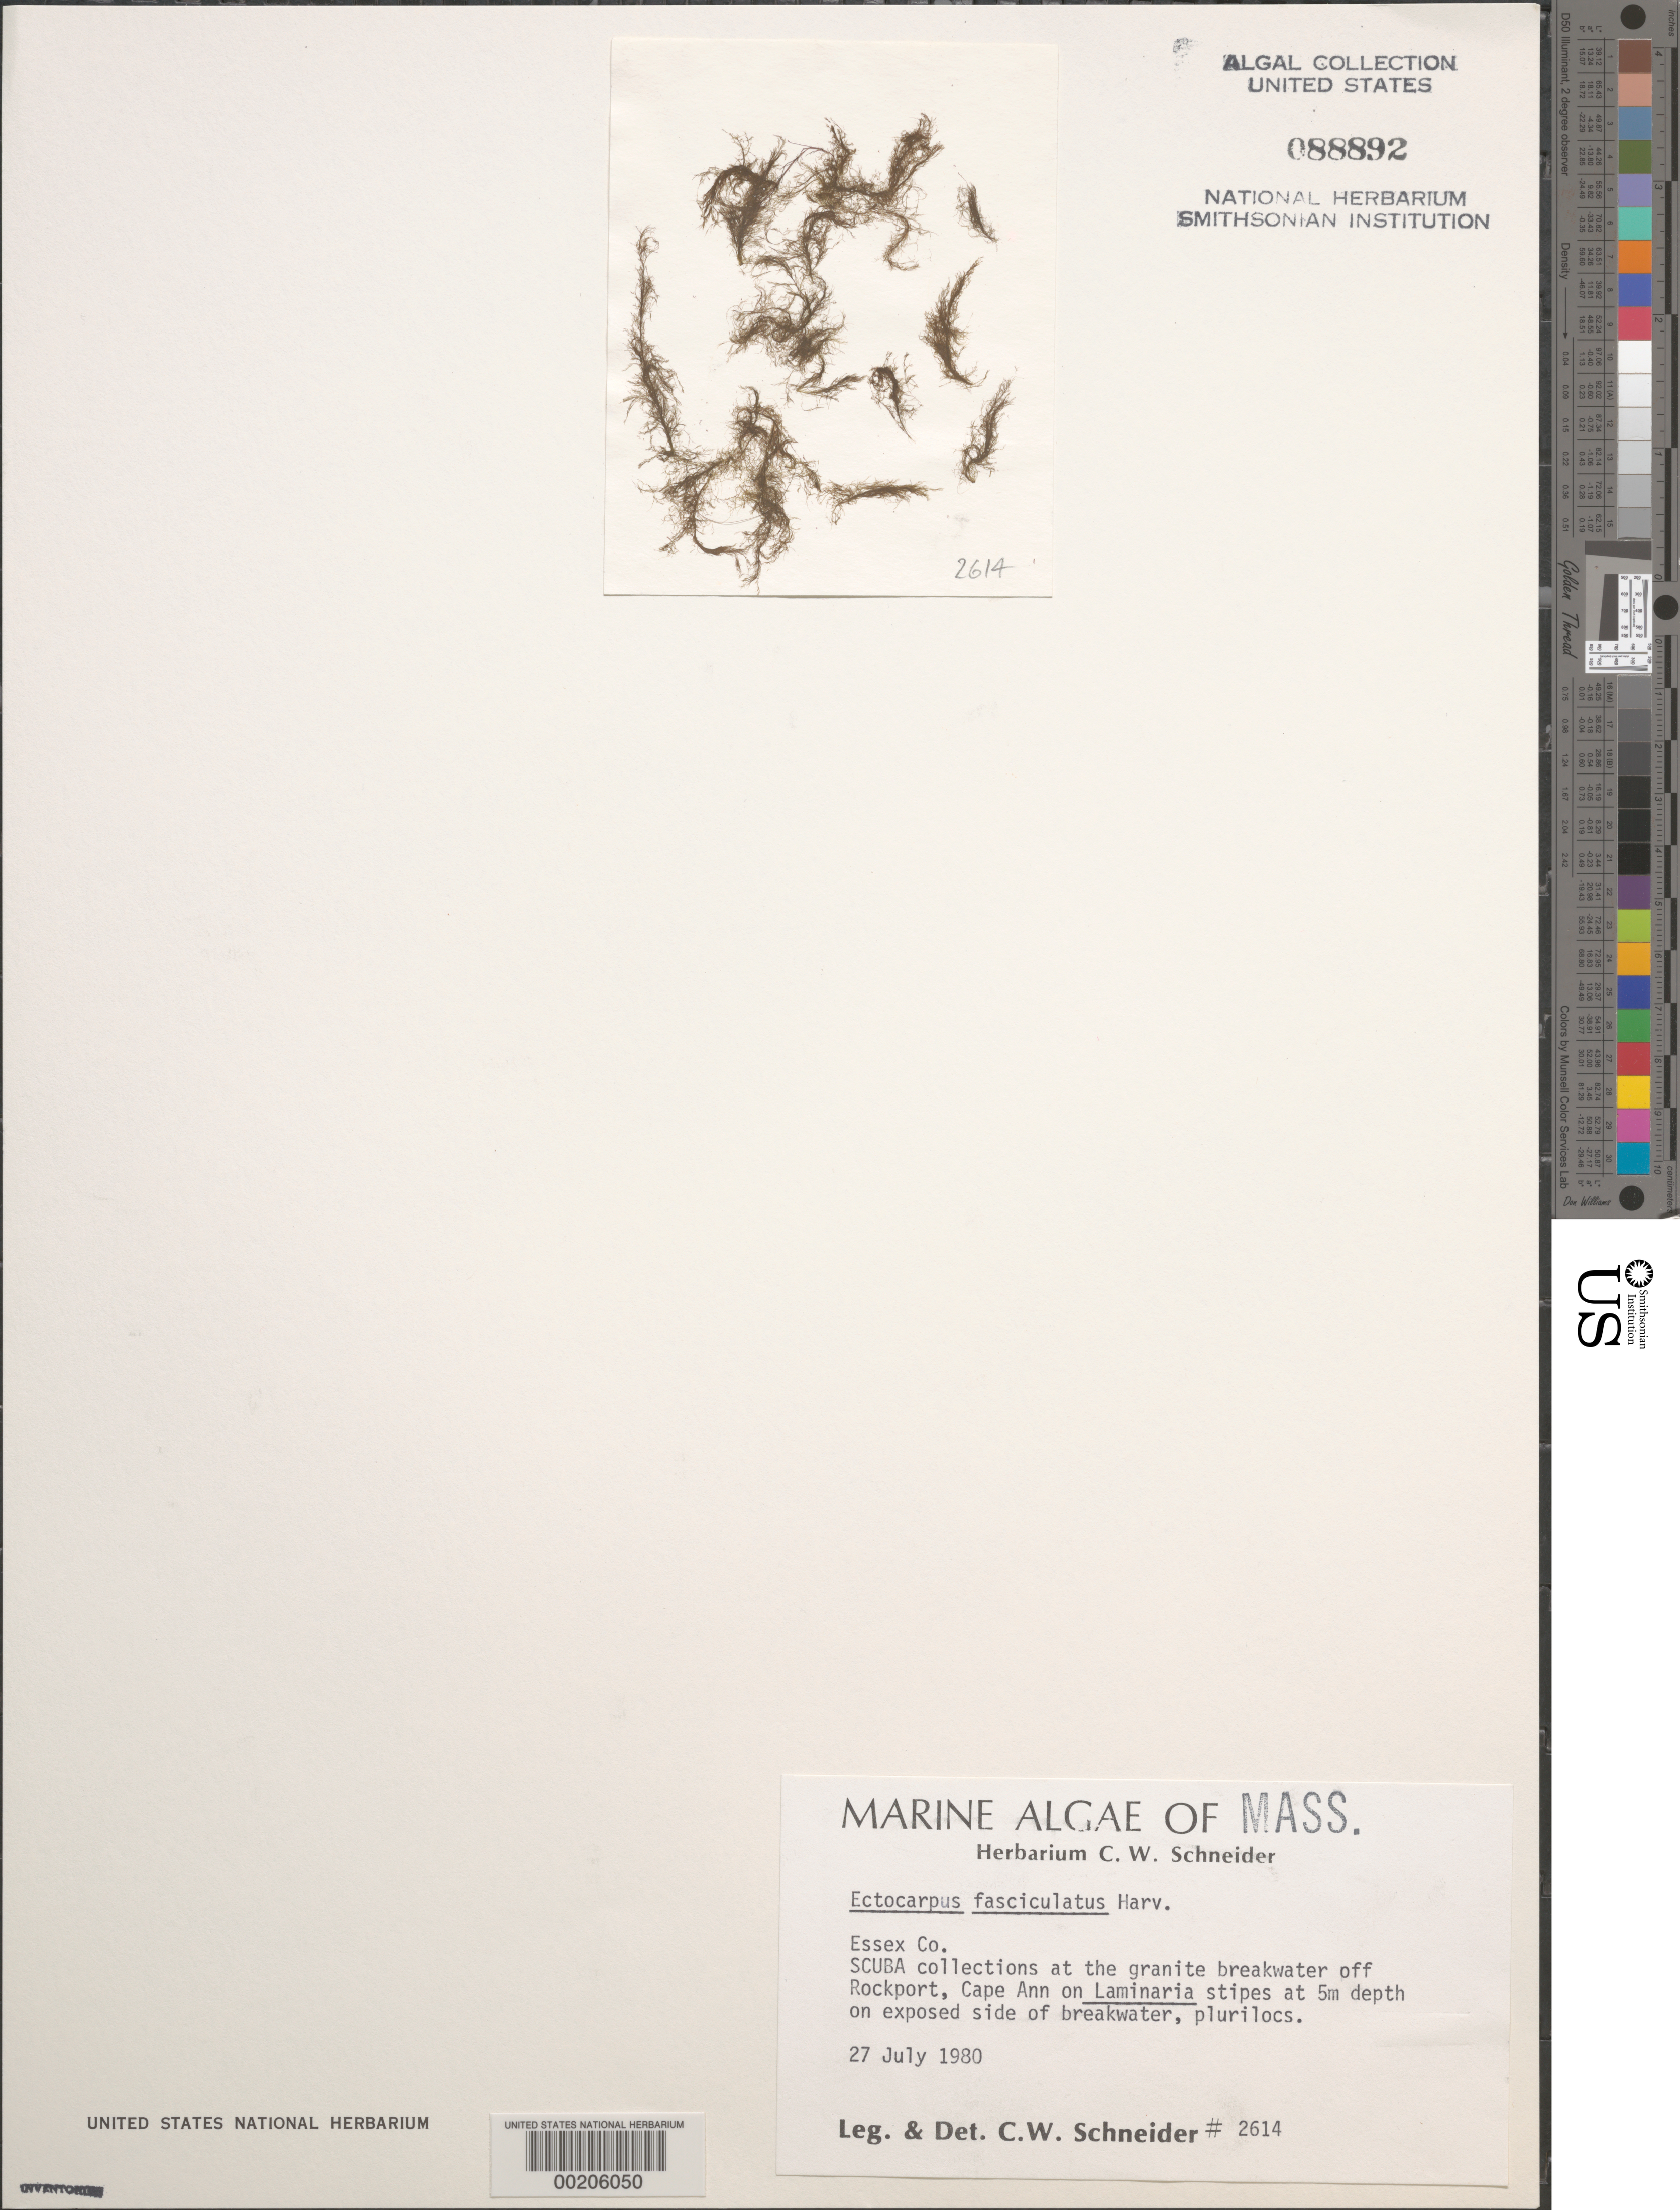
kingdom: Chromista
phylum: Ochrophyta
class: Phaeophyceae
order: Ectocarpales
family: Ectocarpaceae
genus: Ectocarpus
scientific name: Ectocarpus fasciculatus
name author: Harv.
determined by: Schneider, C. W.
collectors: C. W. Schneider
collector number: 2614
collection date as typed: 27 Jul 1980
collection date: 1980-07-27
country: United States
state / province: Massachusetts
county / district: Essex County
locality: Cape Ann, off Rockport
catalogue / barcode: US 88892